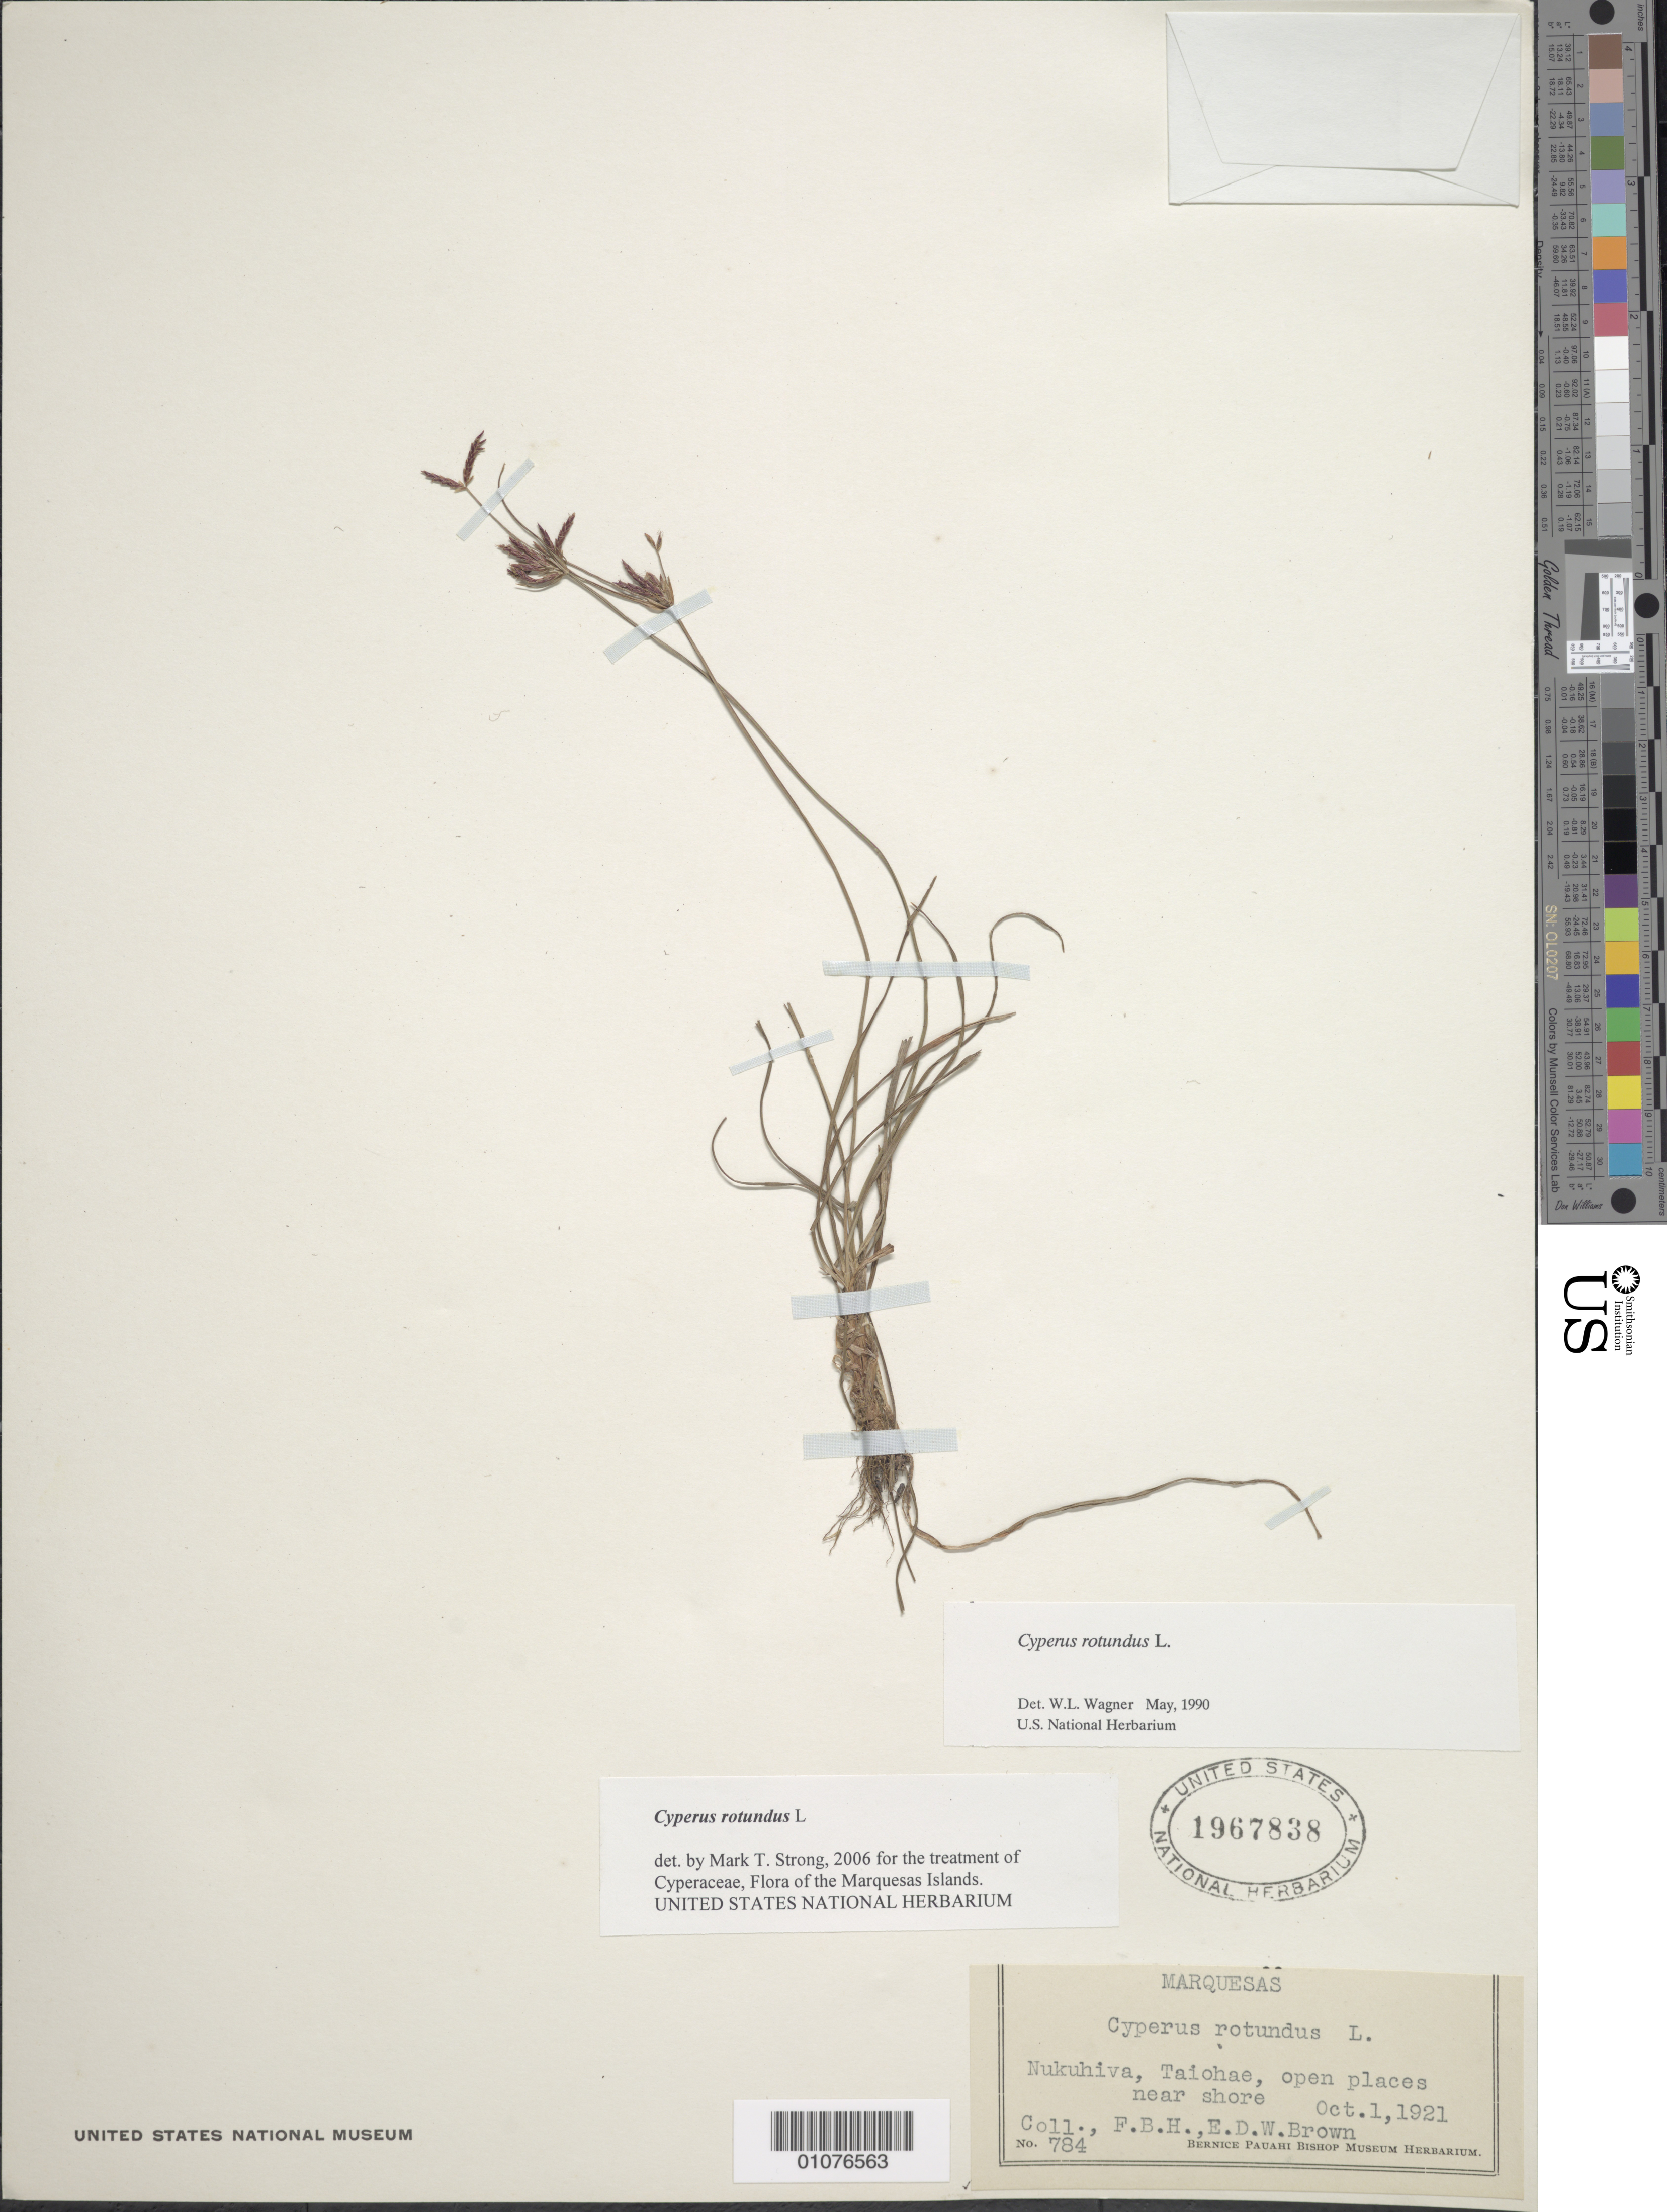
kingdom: Plantae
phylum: Tracheophyta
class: Liliopsida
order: Poales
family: Cyperaceae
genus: Cyperus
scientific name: Cyperus rotundus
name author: L.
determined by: Strong, M. T., (US), Smithsonian Institution - National Museum of Natural History (UNITED STATES)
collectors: F. Brown & E. Brown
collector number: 784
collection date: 1921-10-01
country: French Polynesia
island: Nuku Hiva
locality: Taiohae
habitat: Open places near shore, frequent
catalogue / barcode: US 1967838